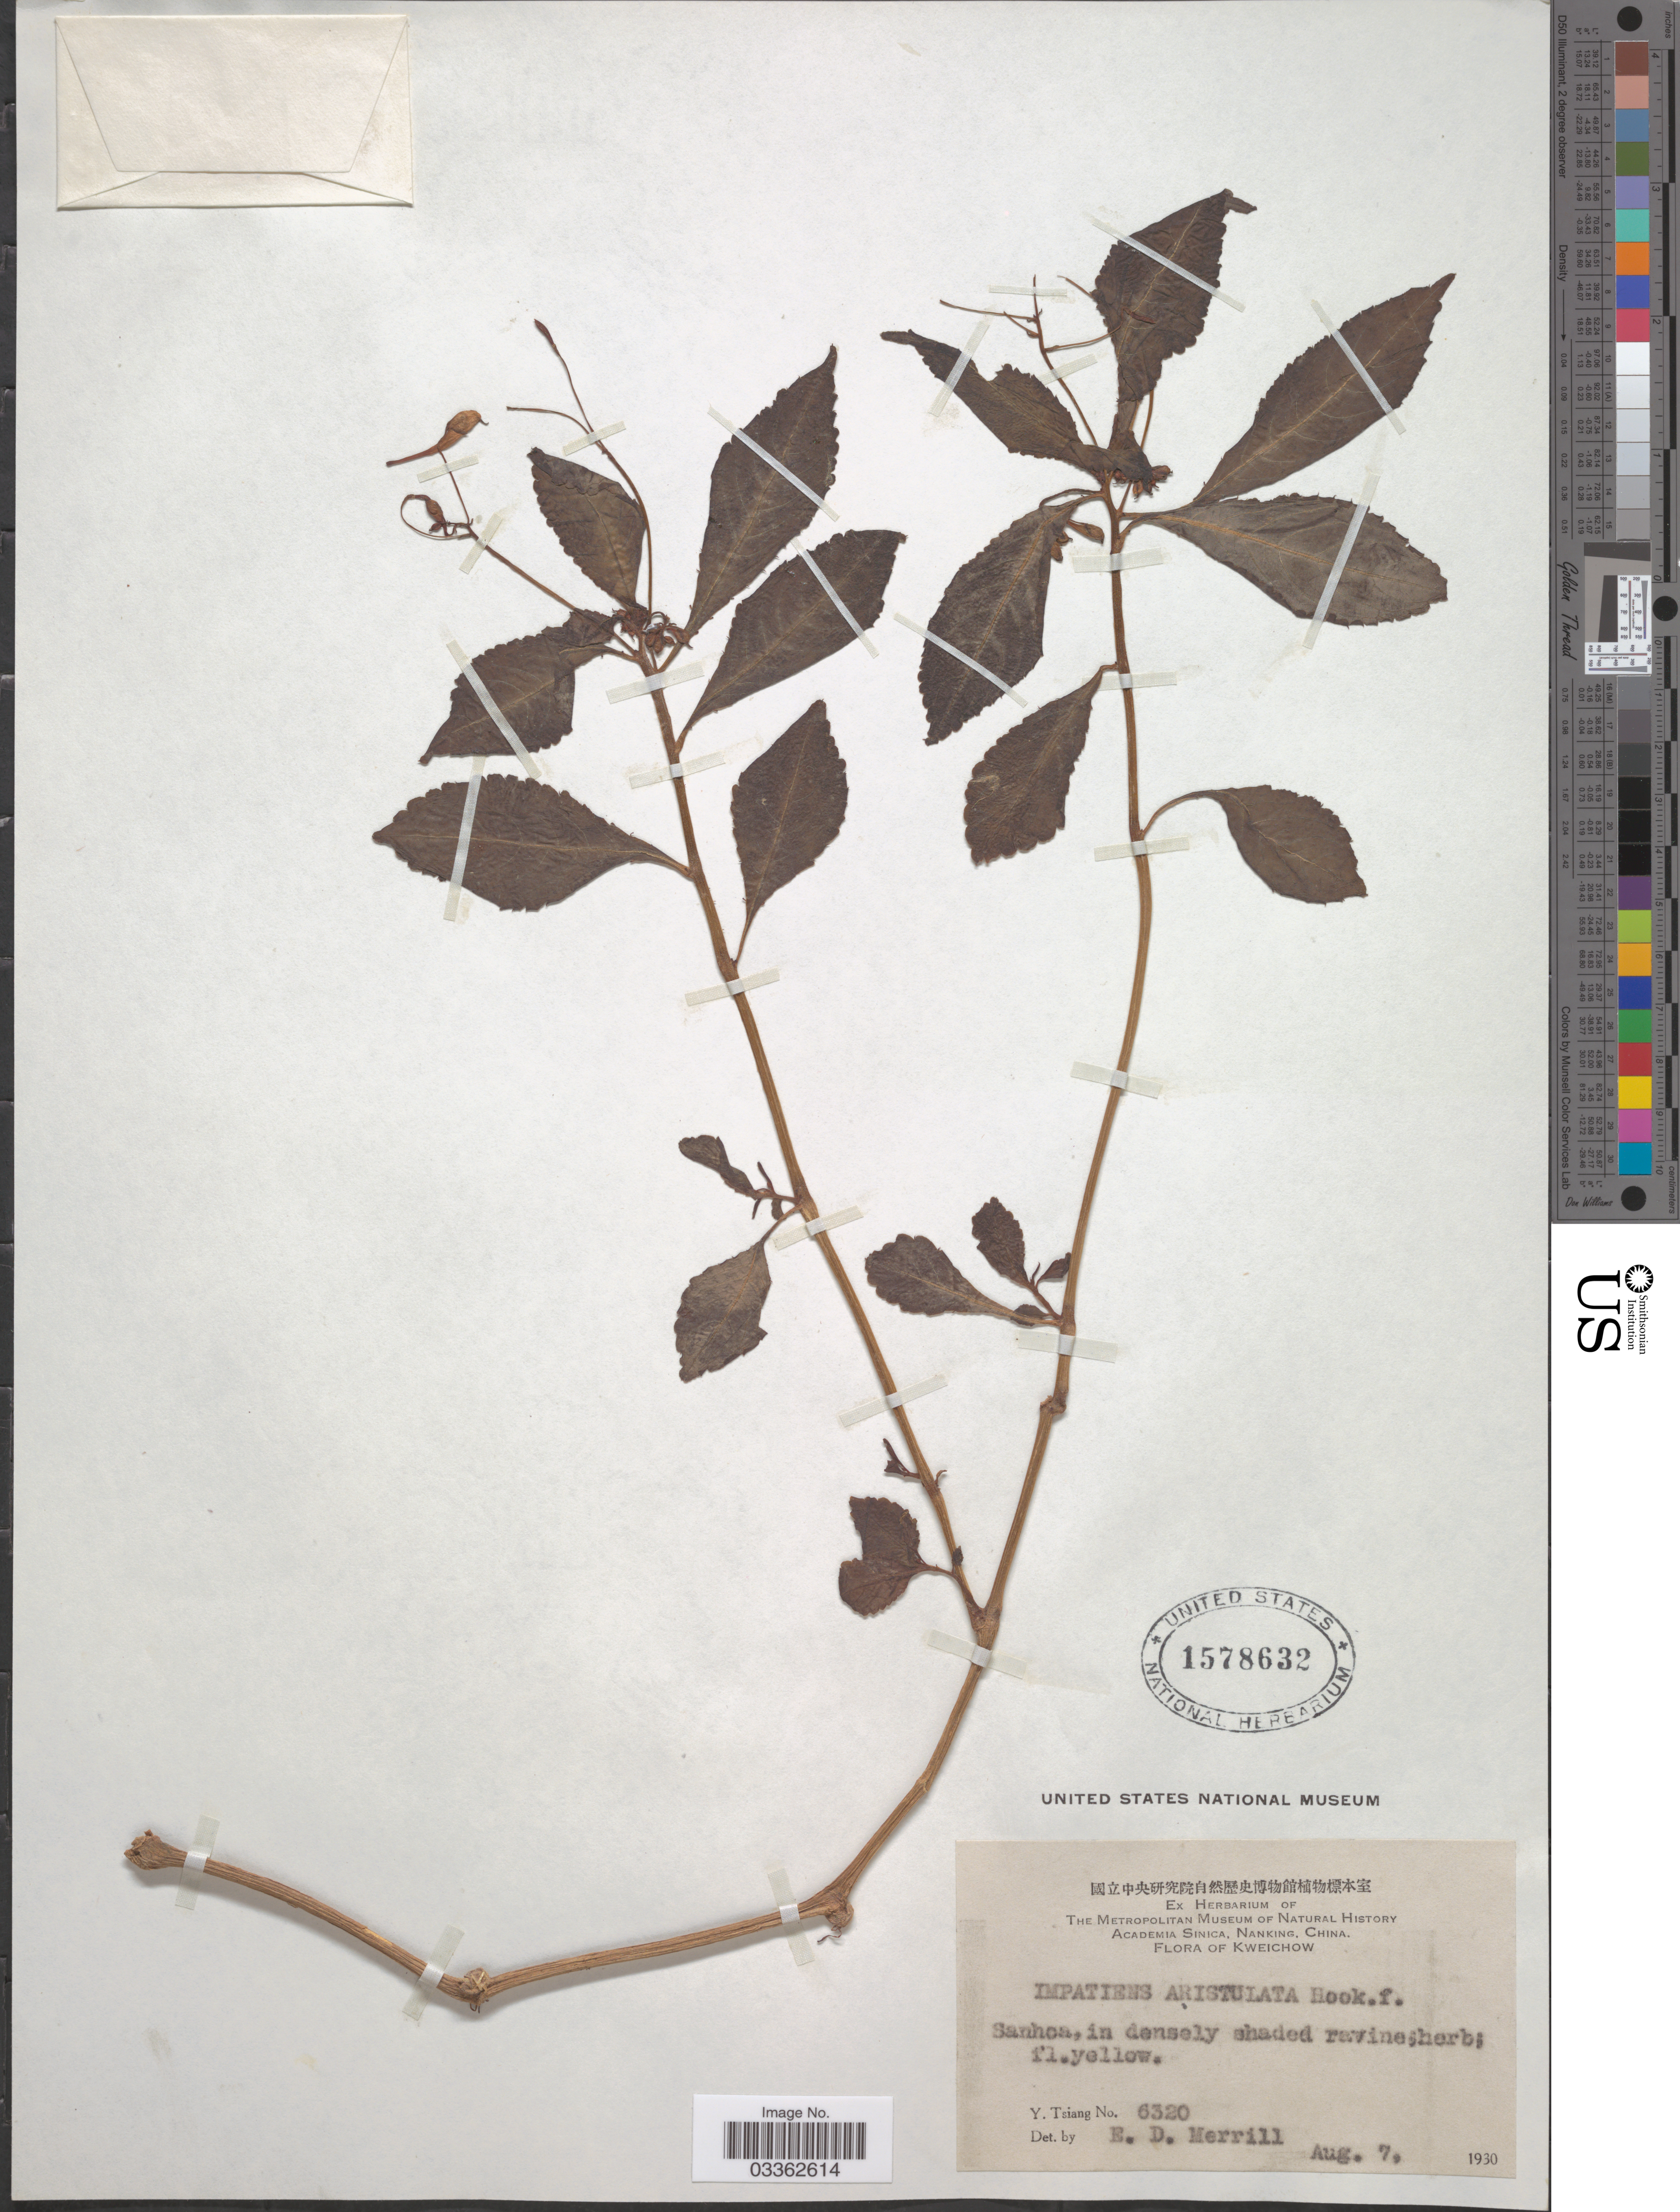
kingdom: Plantae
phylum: Tracheophyta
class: Magnoliopsida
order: Ericales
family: Balsaminaceae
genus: Impatiens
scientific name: Impatiens aristulata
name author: Hook. f.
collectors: Y. Tsiang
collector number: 6320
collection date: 1930-08-07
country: China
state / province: Guizhou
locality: Kweichow. Sanhoa.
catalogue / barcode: US 1578632